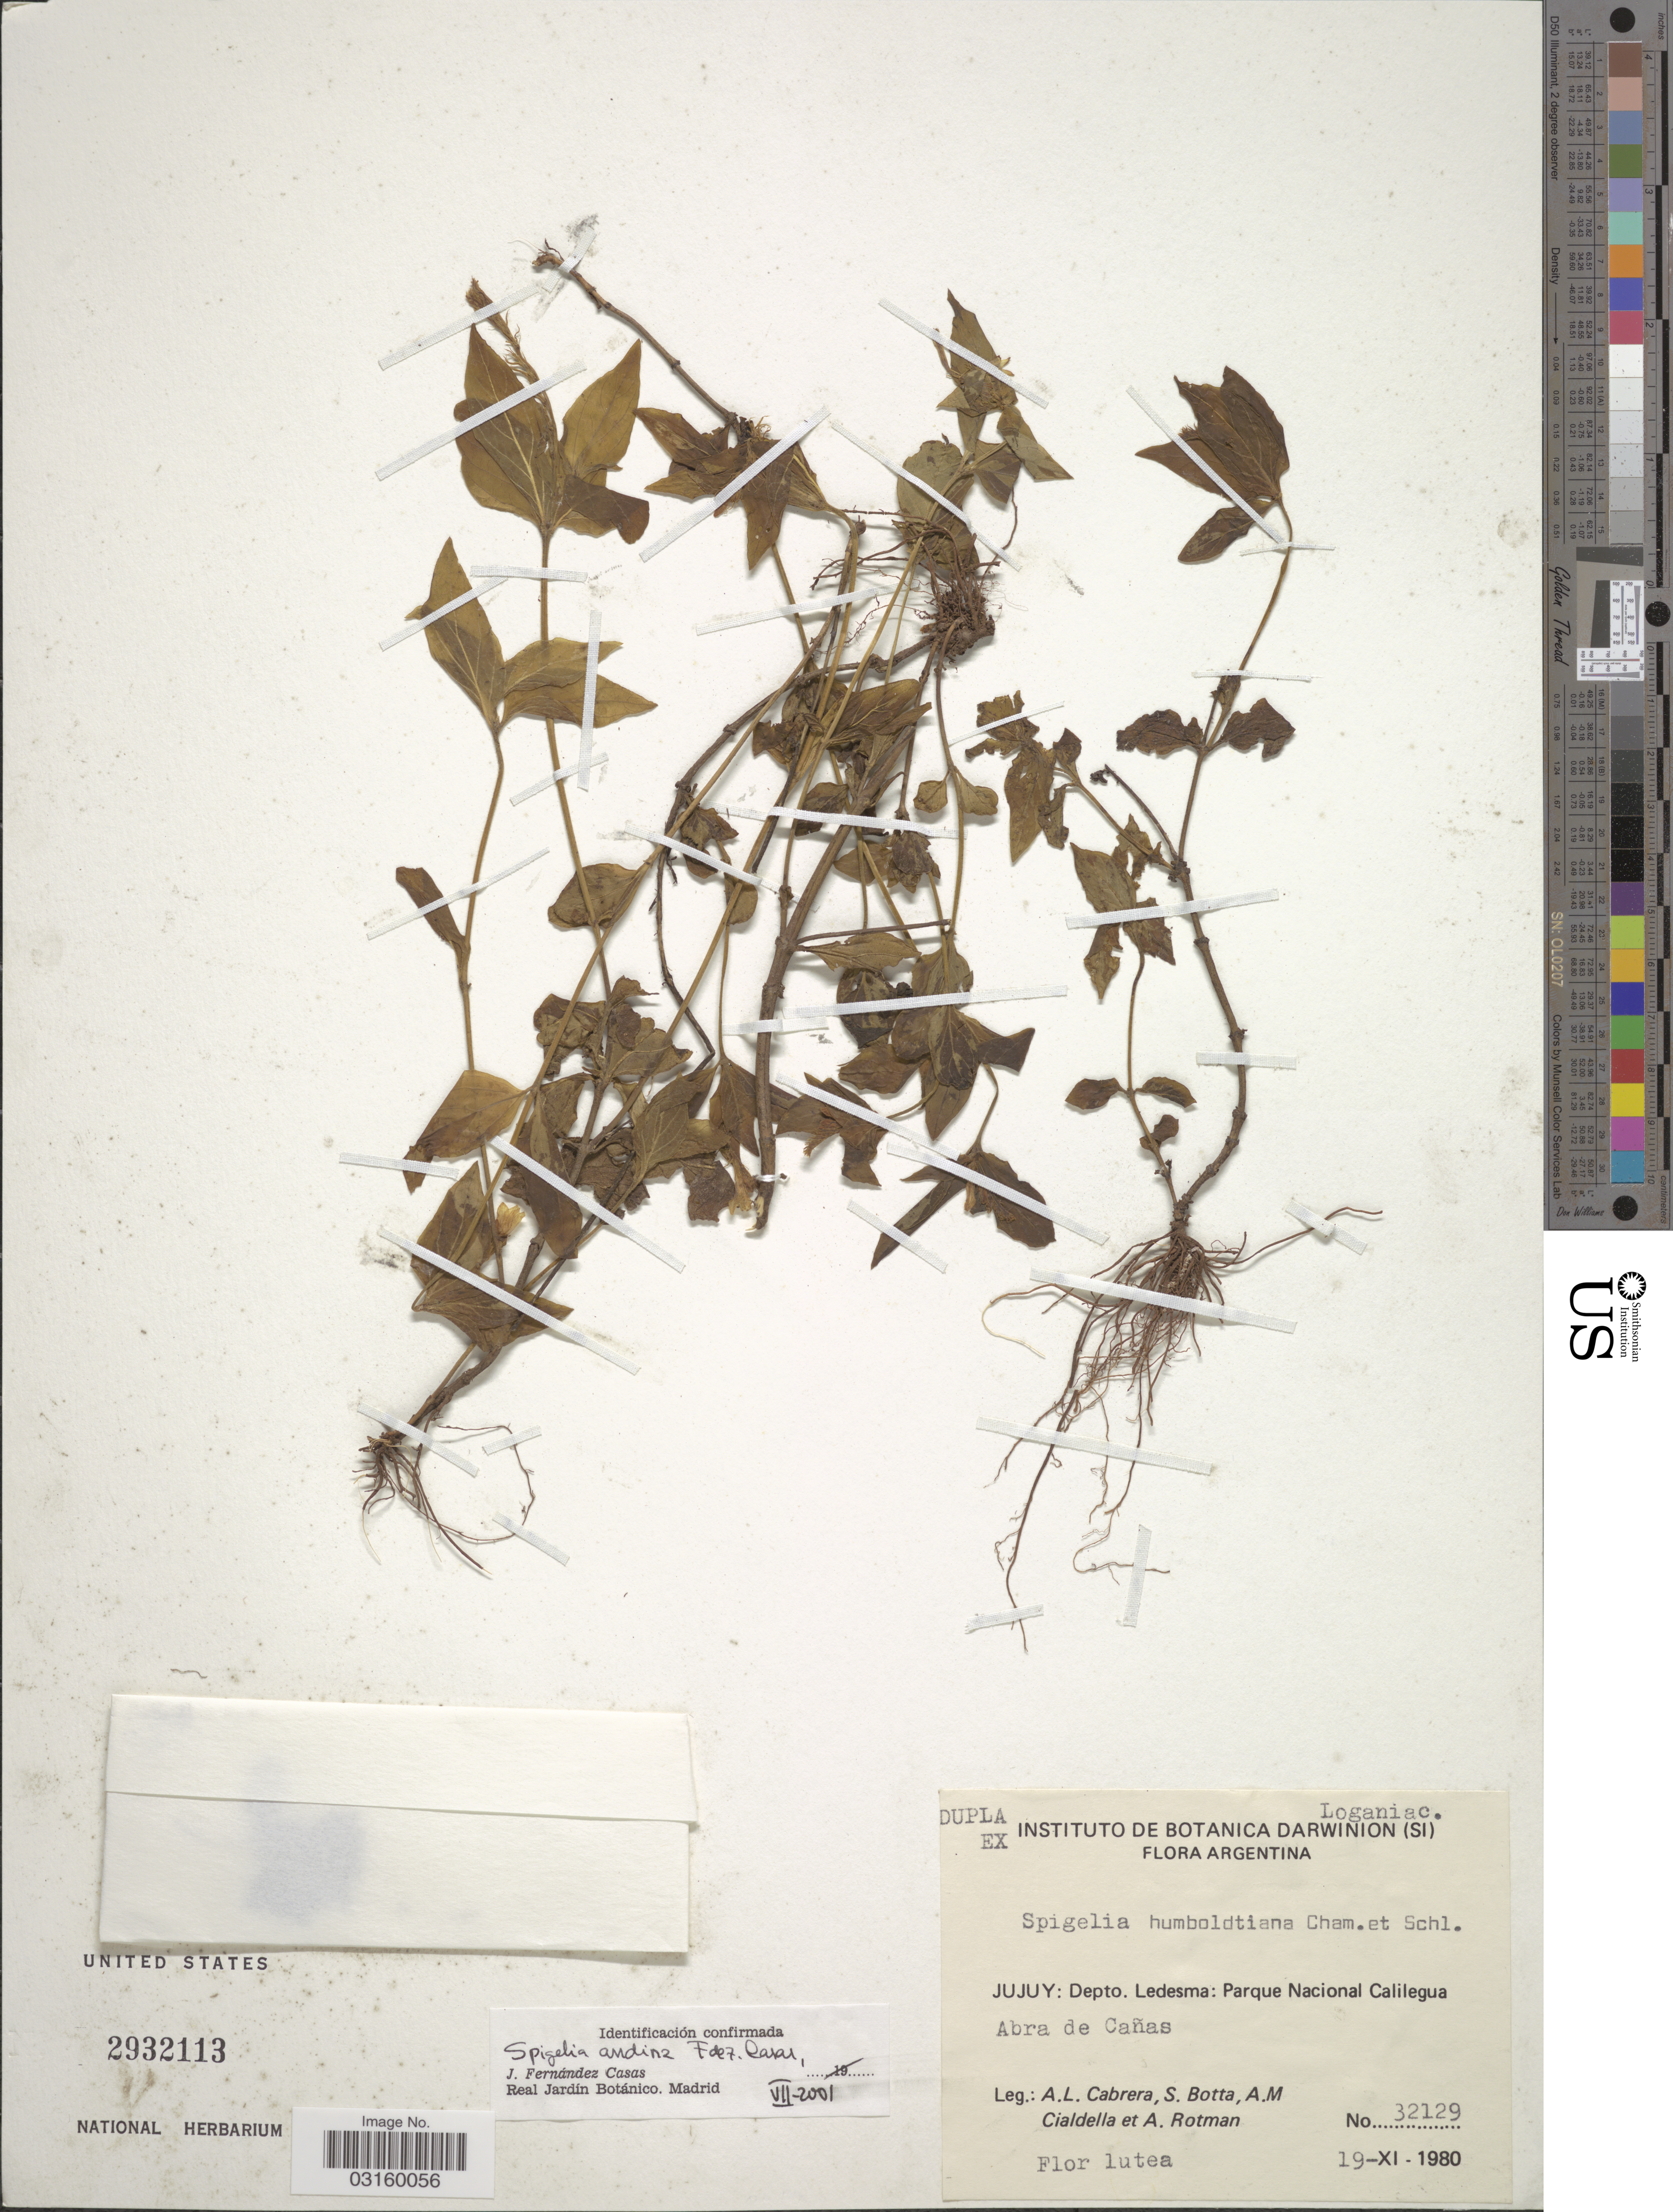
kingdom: Plantae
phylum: Tracheophyta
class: Magnoliopsida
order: Gentianales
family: Loganiaceae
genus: Spigelia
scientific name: Spigelia andina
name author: Fern. Casas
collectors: A. L. Cabrera, S. Botta, A. M. Cialdella & A. D. Rotman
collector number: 32129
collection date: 1980-11-19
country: Argentina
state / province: Jujuy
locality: Depto. Ledesma: Parque Nacional Calilegua. Abra de Cañas.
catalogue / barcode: US 2932113